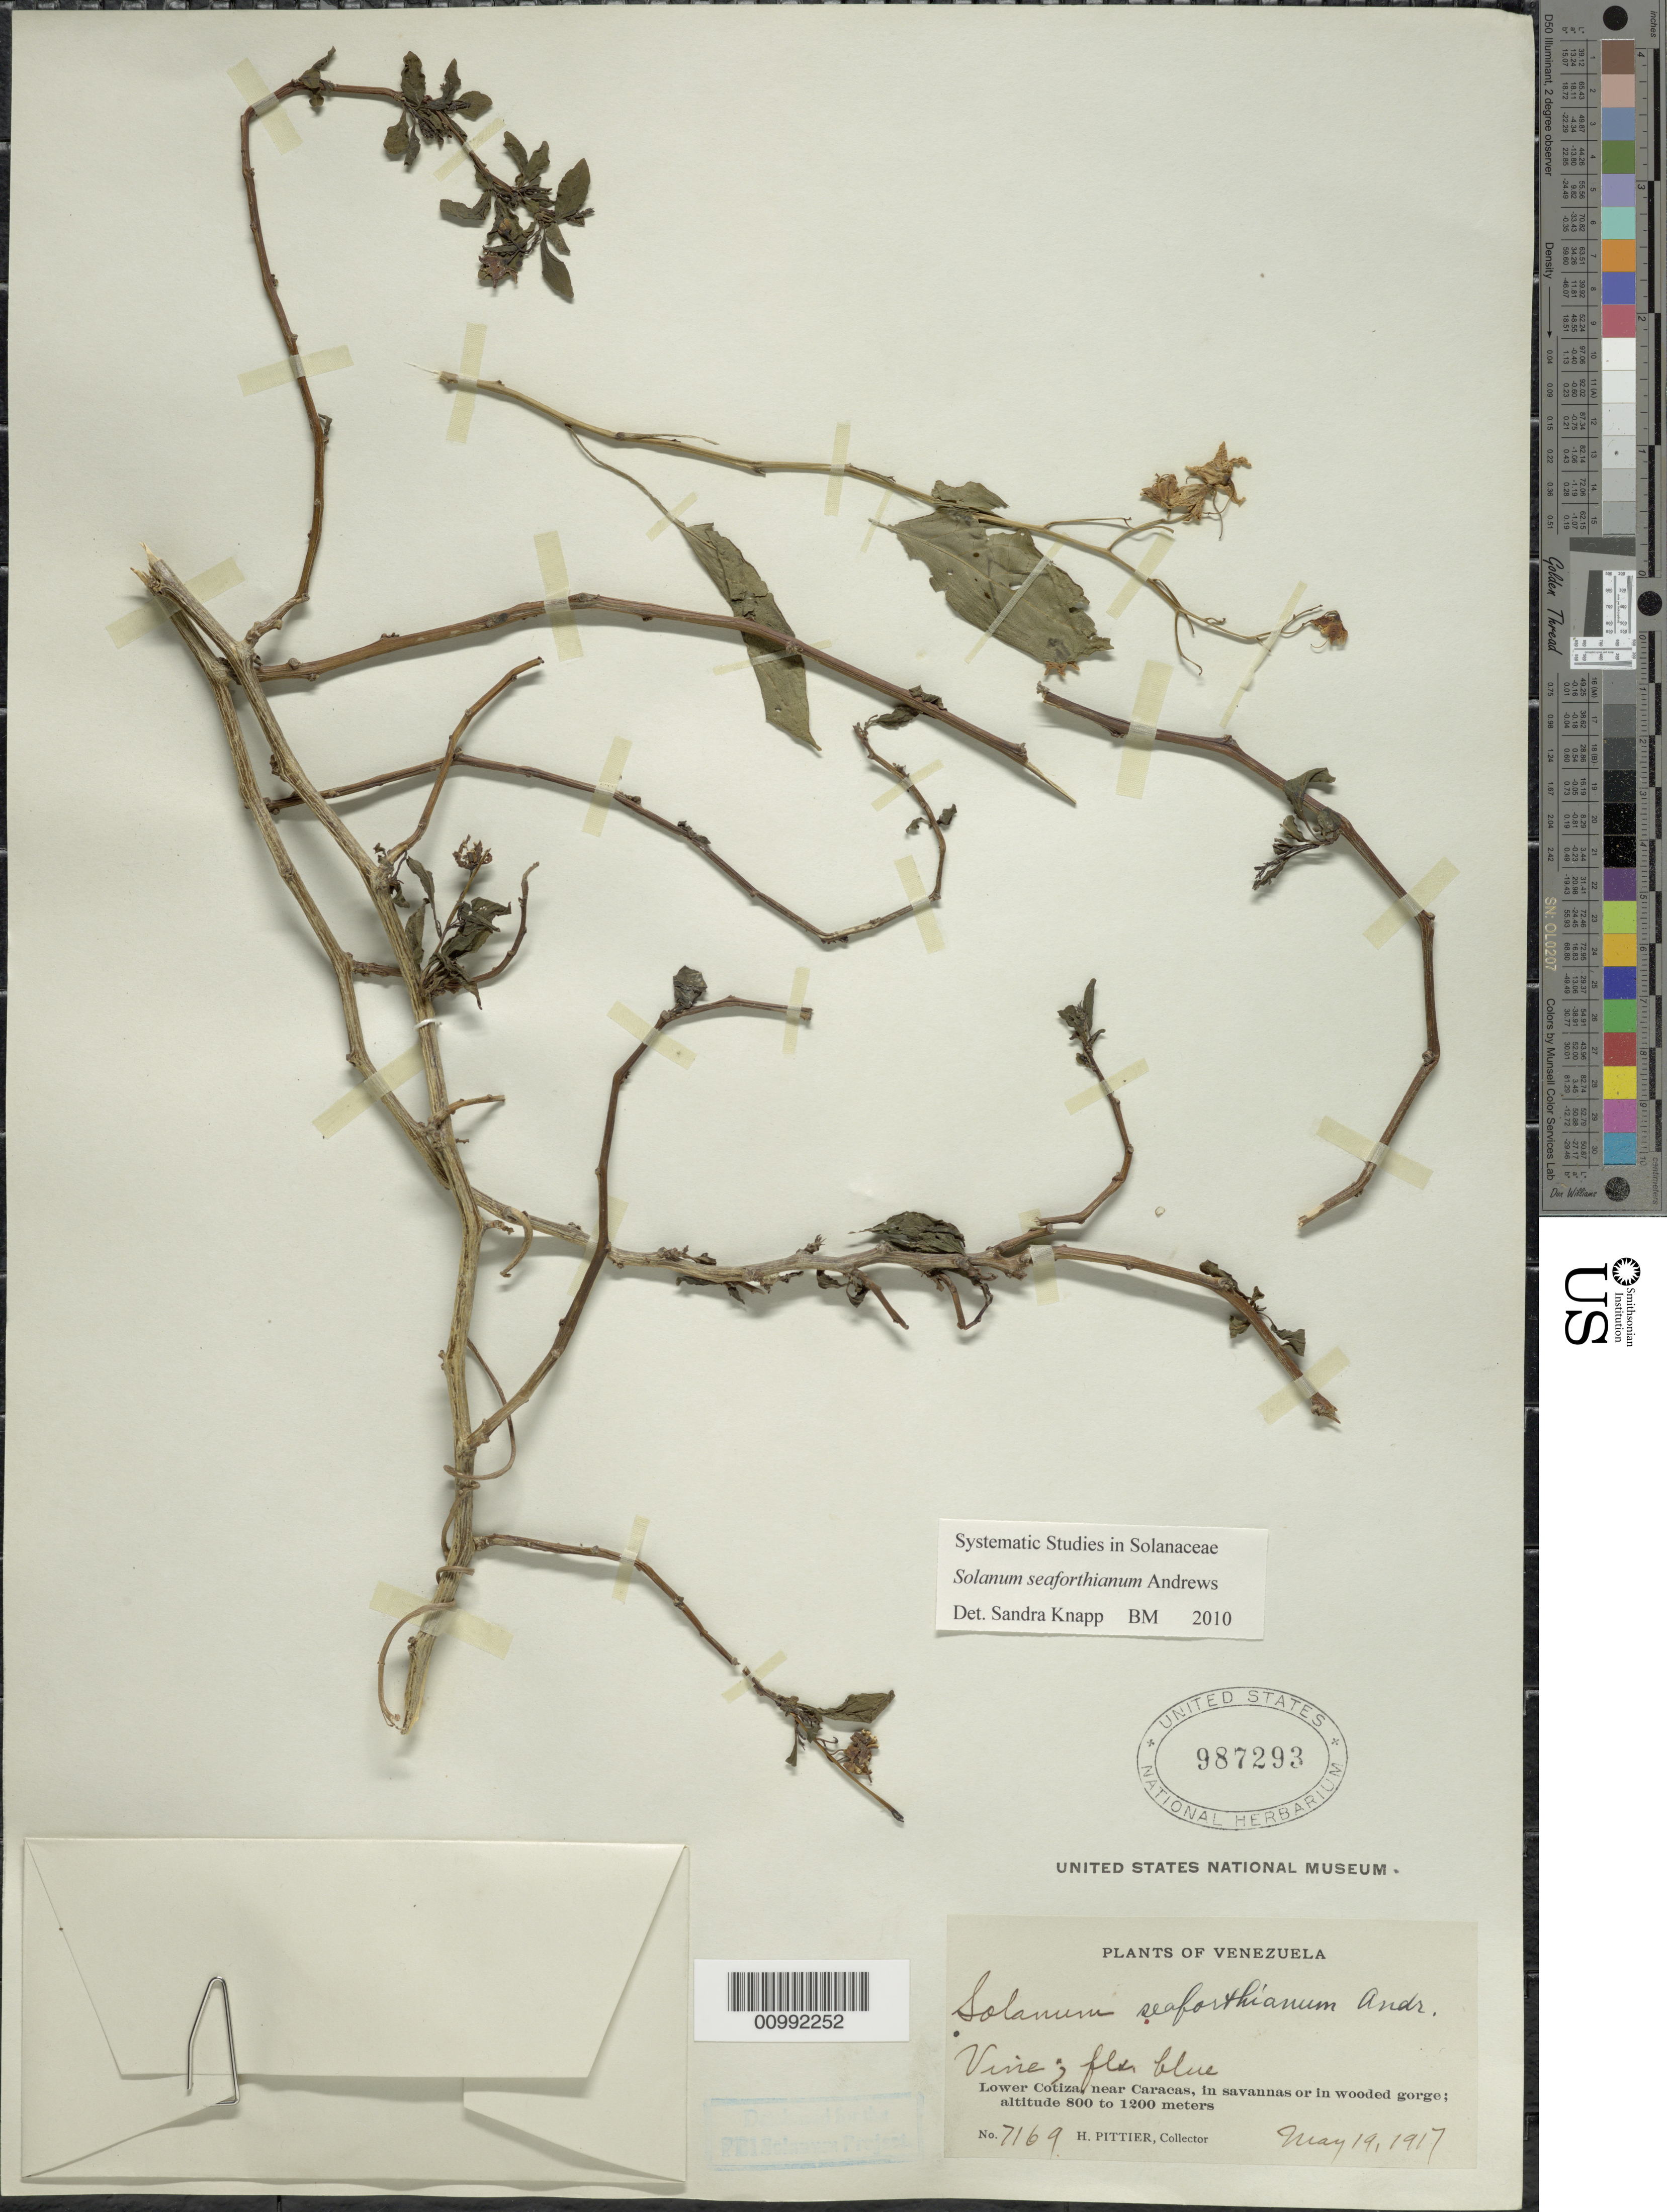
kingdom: Plantae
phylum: Tracheophyta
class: Magnoliopsida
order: Solanales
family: Solanaceae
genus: Solanum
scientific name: Solanum seaforthianum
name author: Andrews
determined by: Knapp, S. D.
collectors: H. F. Pittier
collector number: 7169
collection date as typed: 19 May 1917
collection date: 1917-05-19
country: Venezuela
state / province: Trujillo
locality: near Caracas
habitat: in savannas and wooded gorge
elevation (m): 800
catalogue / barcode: US 987293